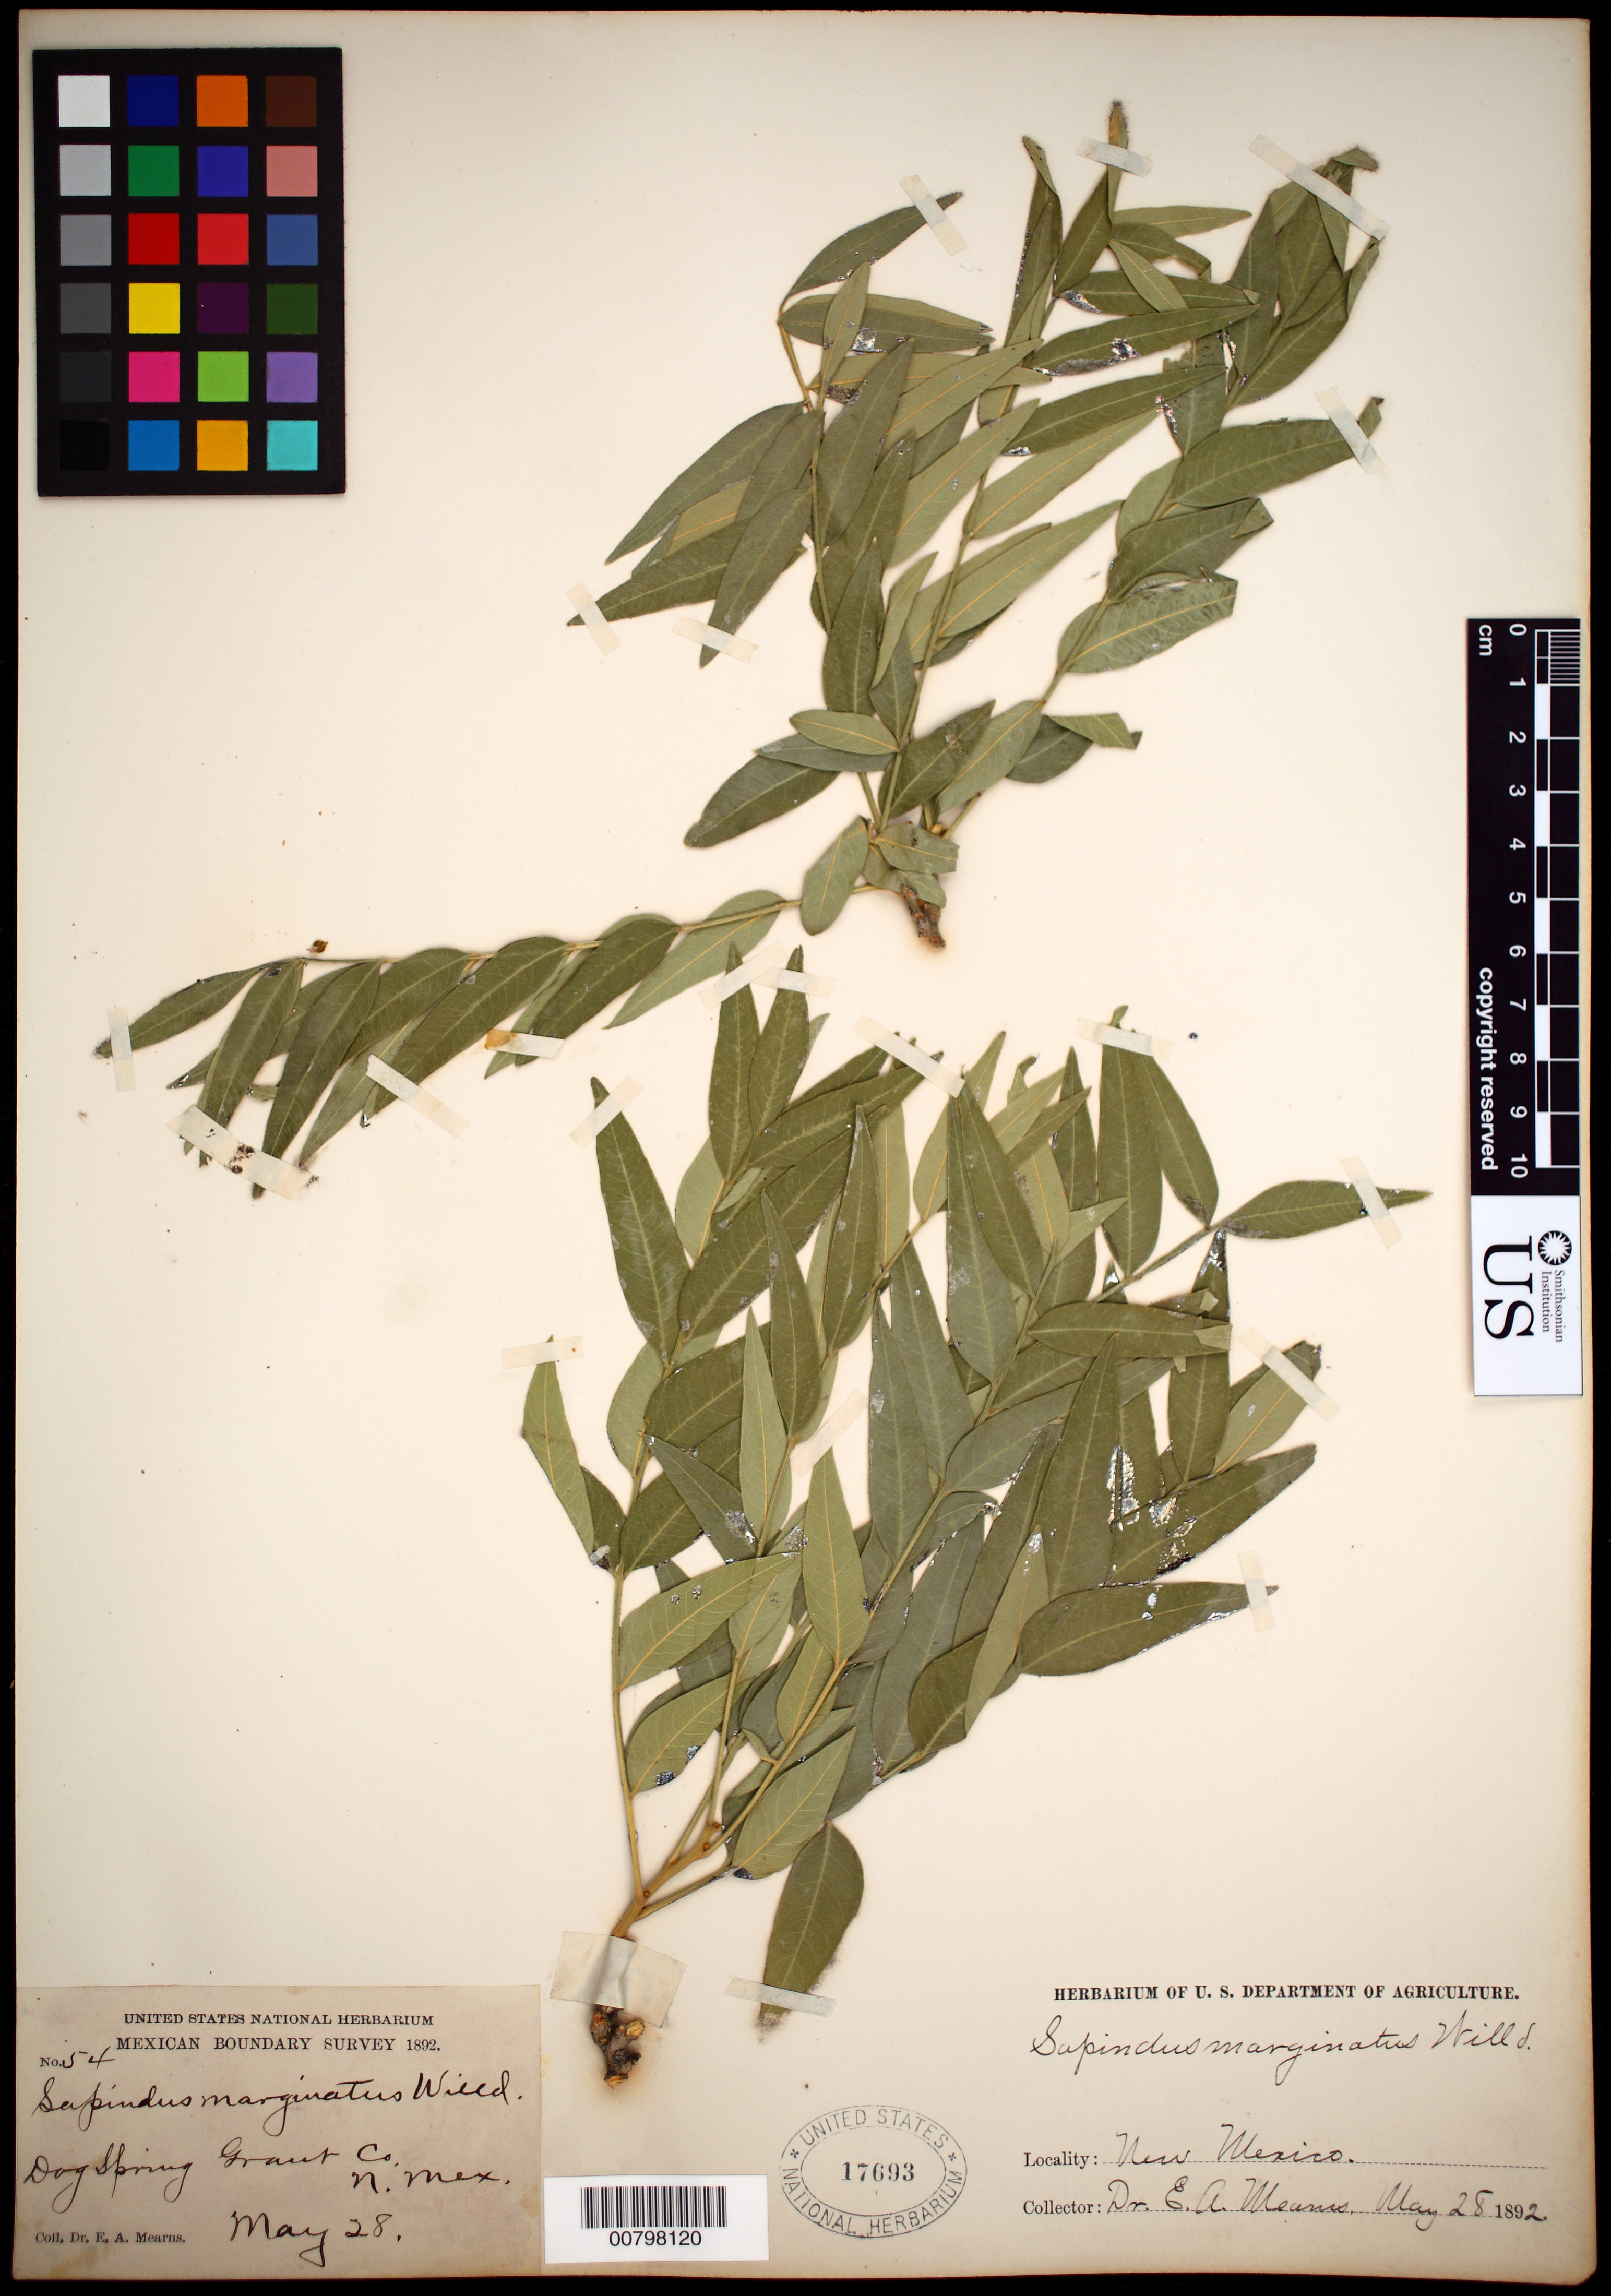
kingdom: Plantae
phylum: Tracheophyta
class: Magnoliopsida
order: Sapindales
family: Sapindaceae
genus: Sapindus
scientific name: Sapindus saponaria subsp. drummondii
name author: (Hook. & Arn.) A.E. Murray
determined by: Acevedo-Rodríguez, P., (BOT), Smithsonian Institution - National Museum of Natural History (UNITED STATES)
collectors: E. A. Mearns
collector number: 54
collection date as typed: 28 May 1892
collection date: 1892-05-28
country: United States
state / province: New Mexico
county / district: Grant County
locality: Dog Spring.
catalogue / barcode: US 17693